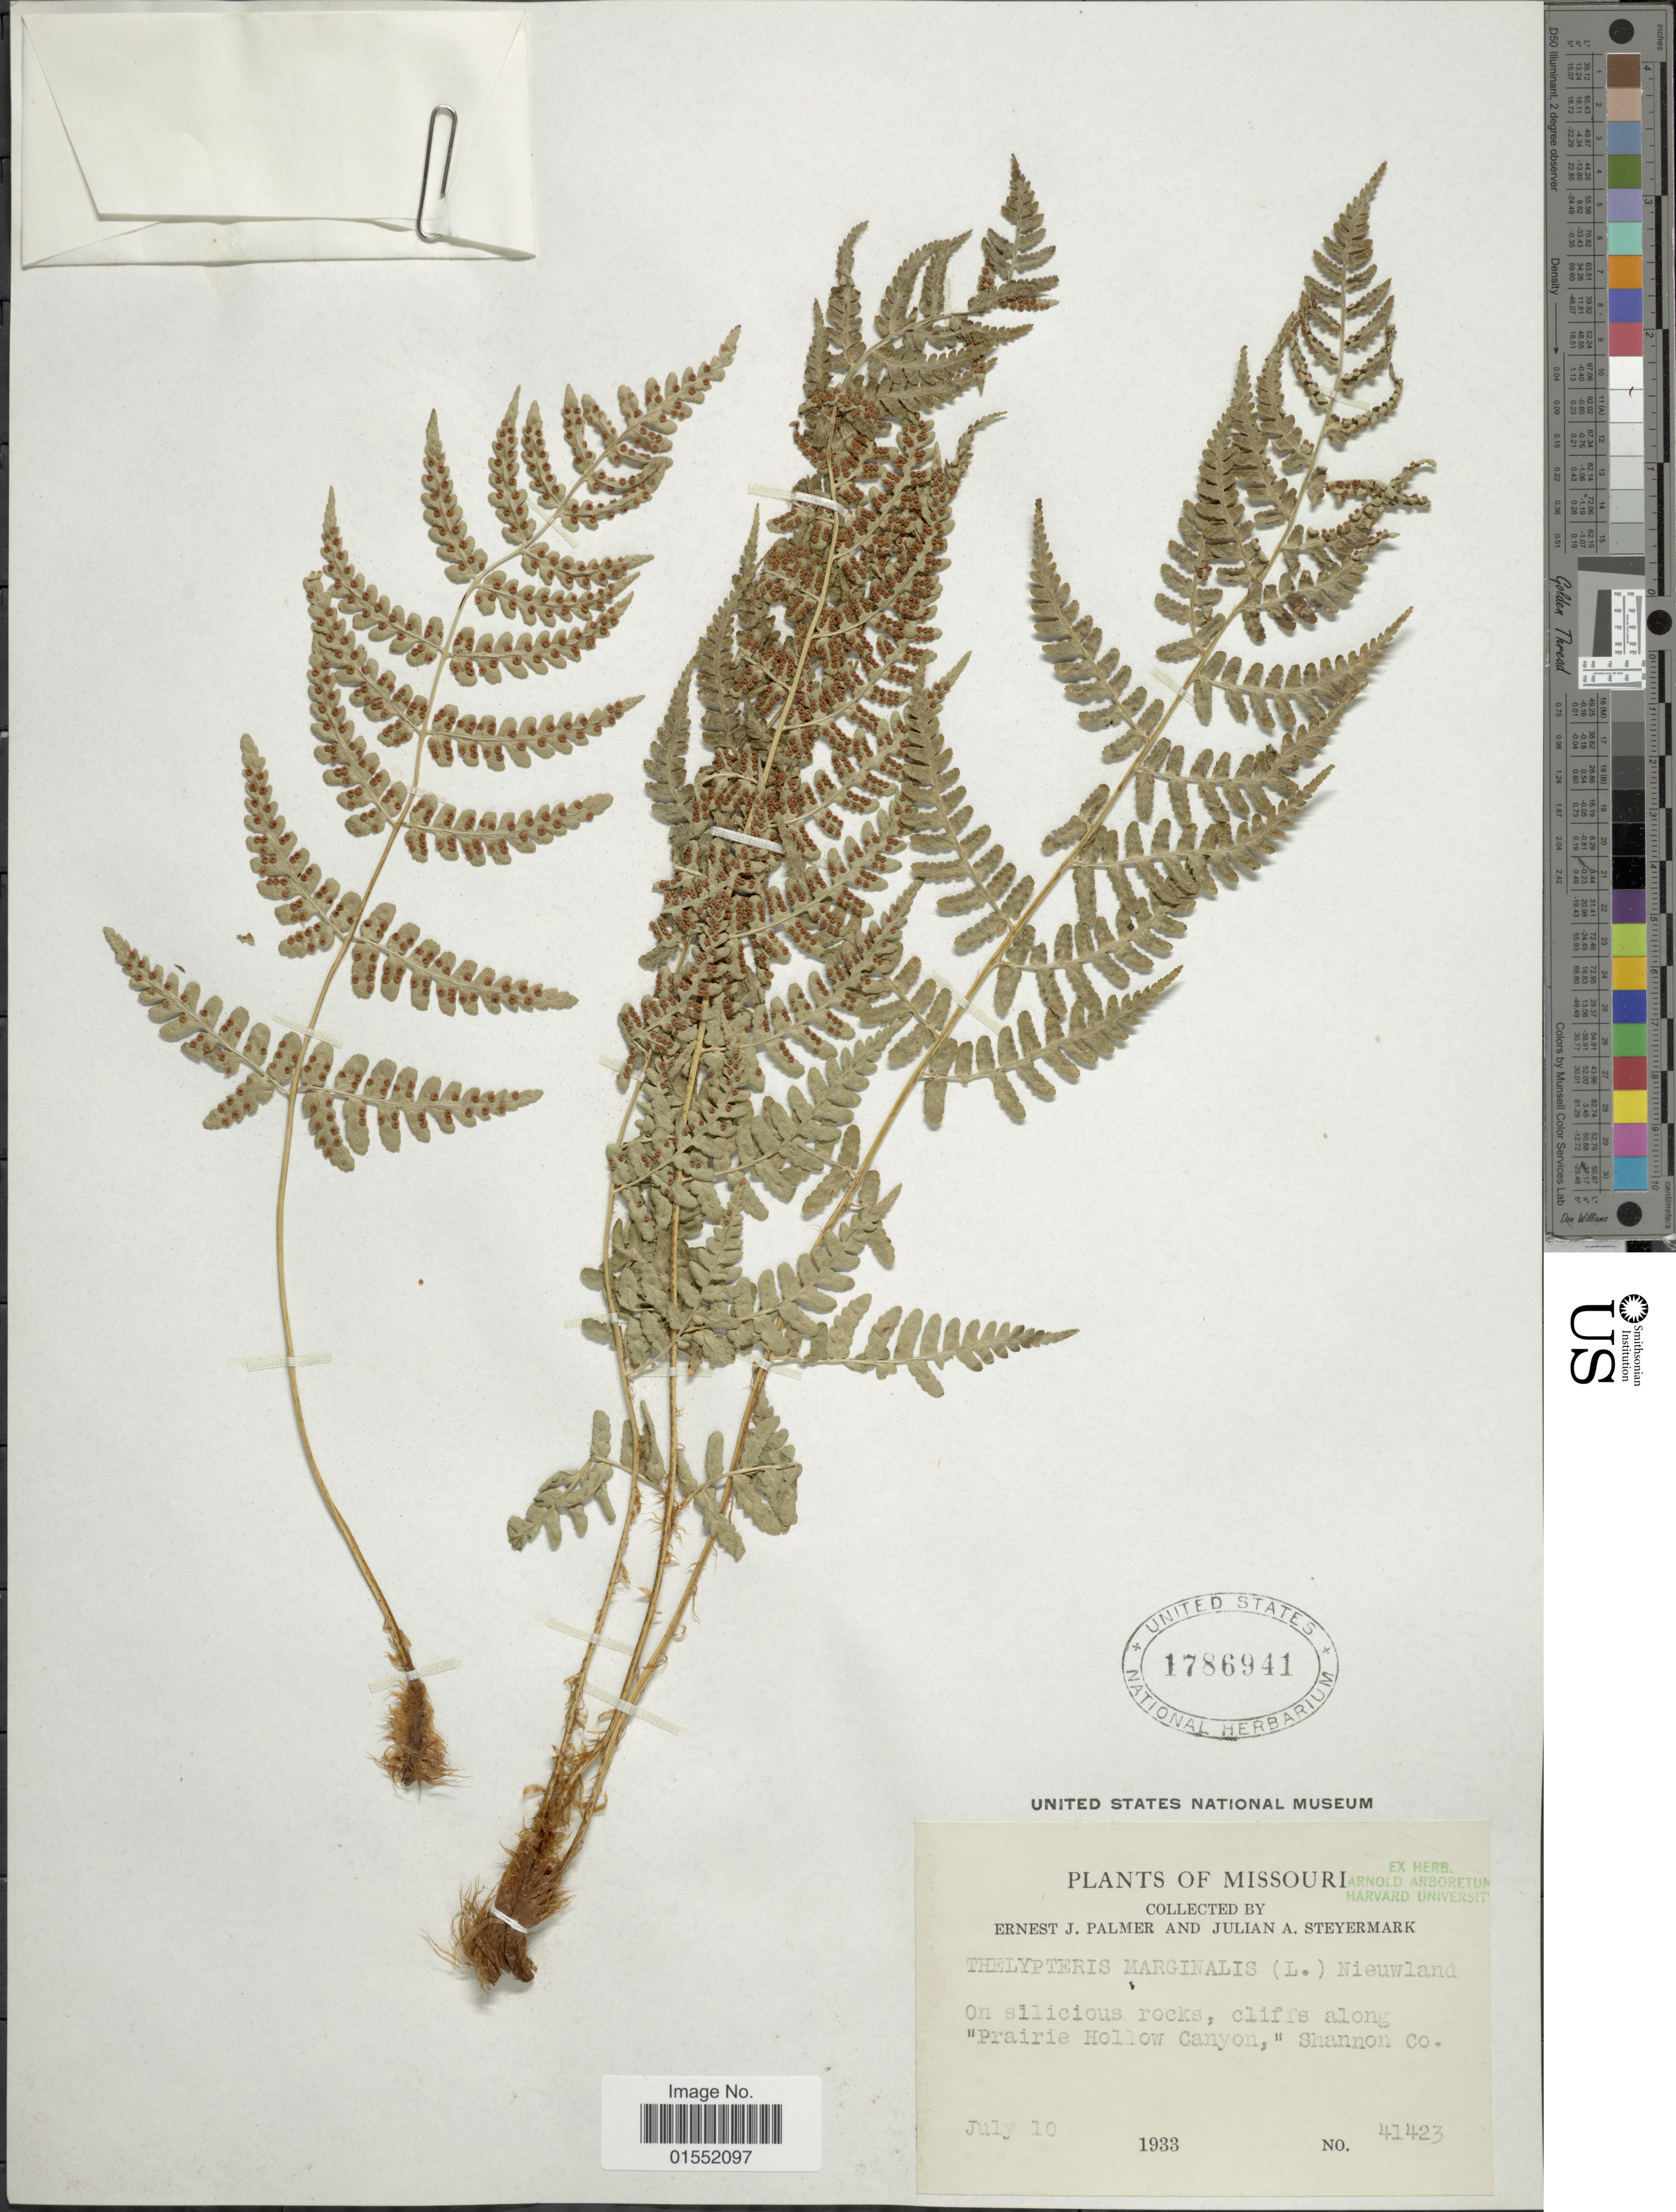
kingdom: Plantae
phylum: Tracheophyta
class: Polypodiopsida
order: Polypodiales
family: Dryopteridaceae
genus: Dryopteris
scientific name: Dryopteris marginalis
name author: (L.) A. Gray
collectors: E. J. Palmer & J. Steyermark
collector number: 41423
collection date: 1933-07-10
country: United States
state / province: Missouri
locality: On silicious rocks, cliffs along "Prairie Hollow Canyon," Shannon Co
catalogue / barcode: US 1786941